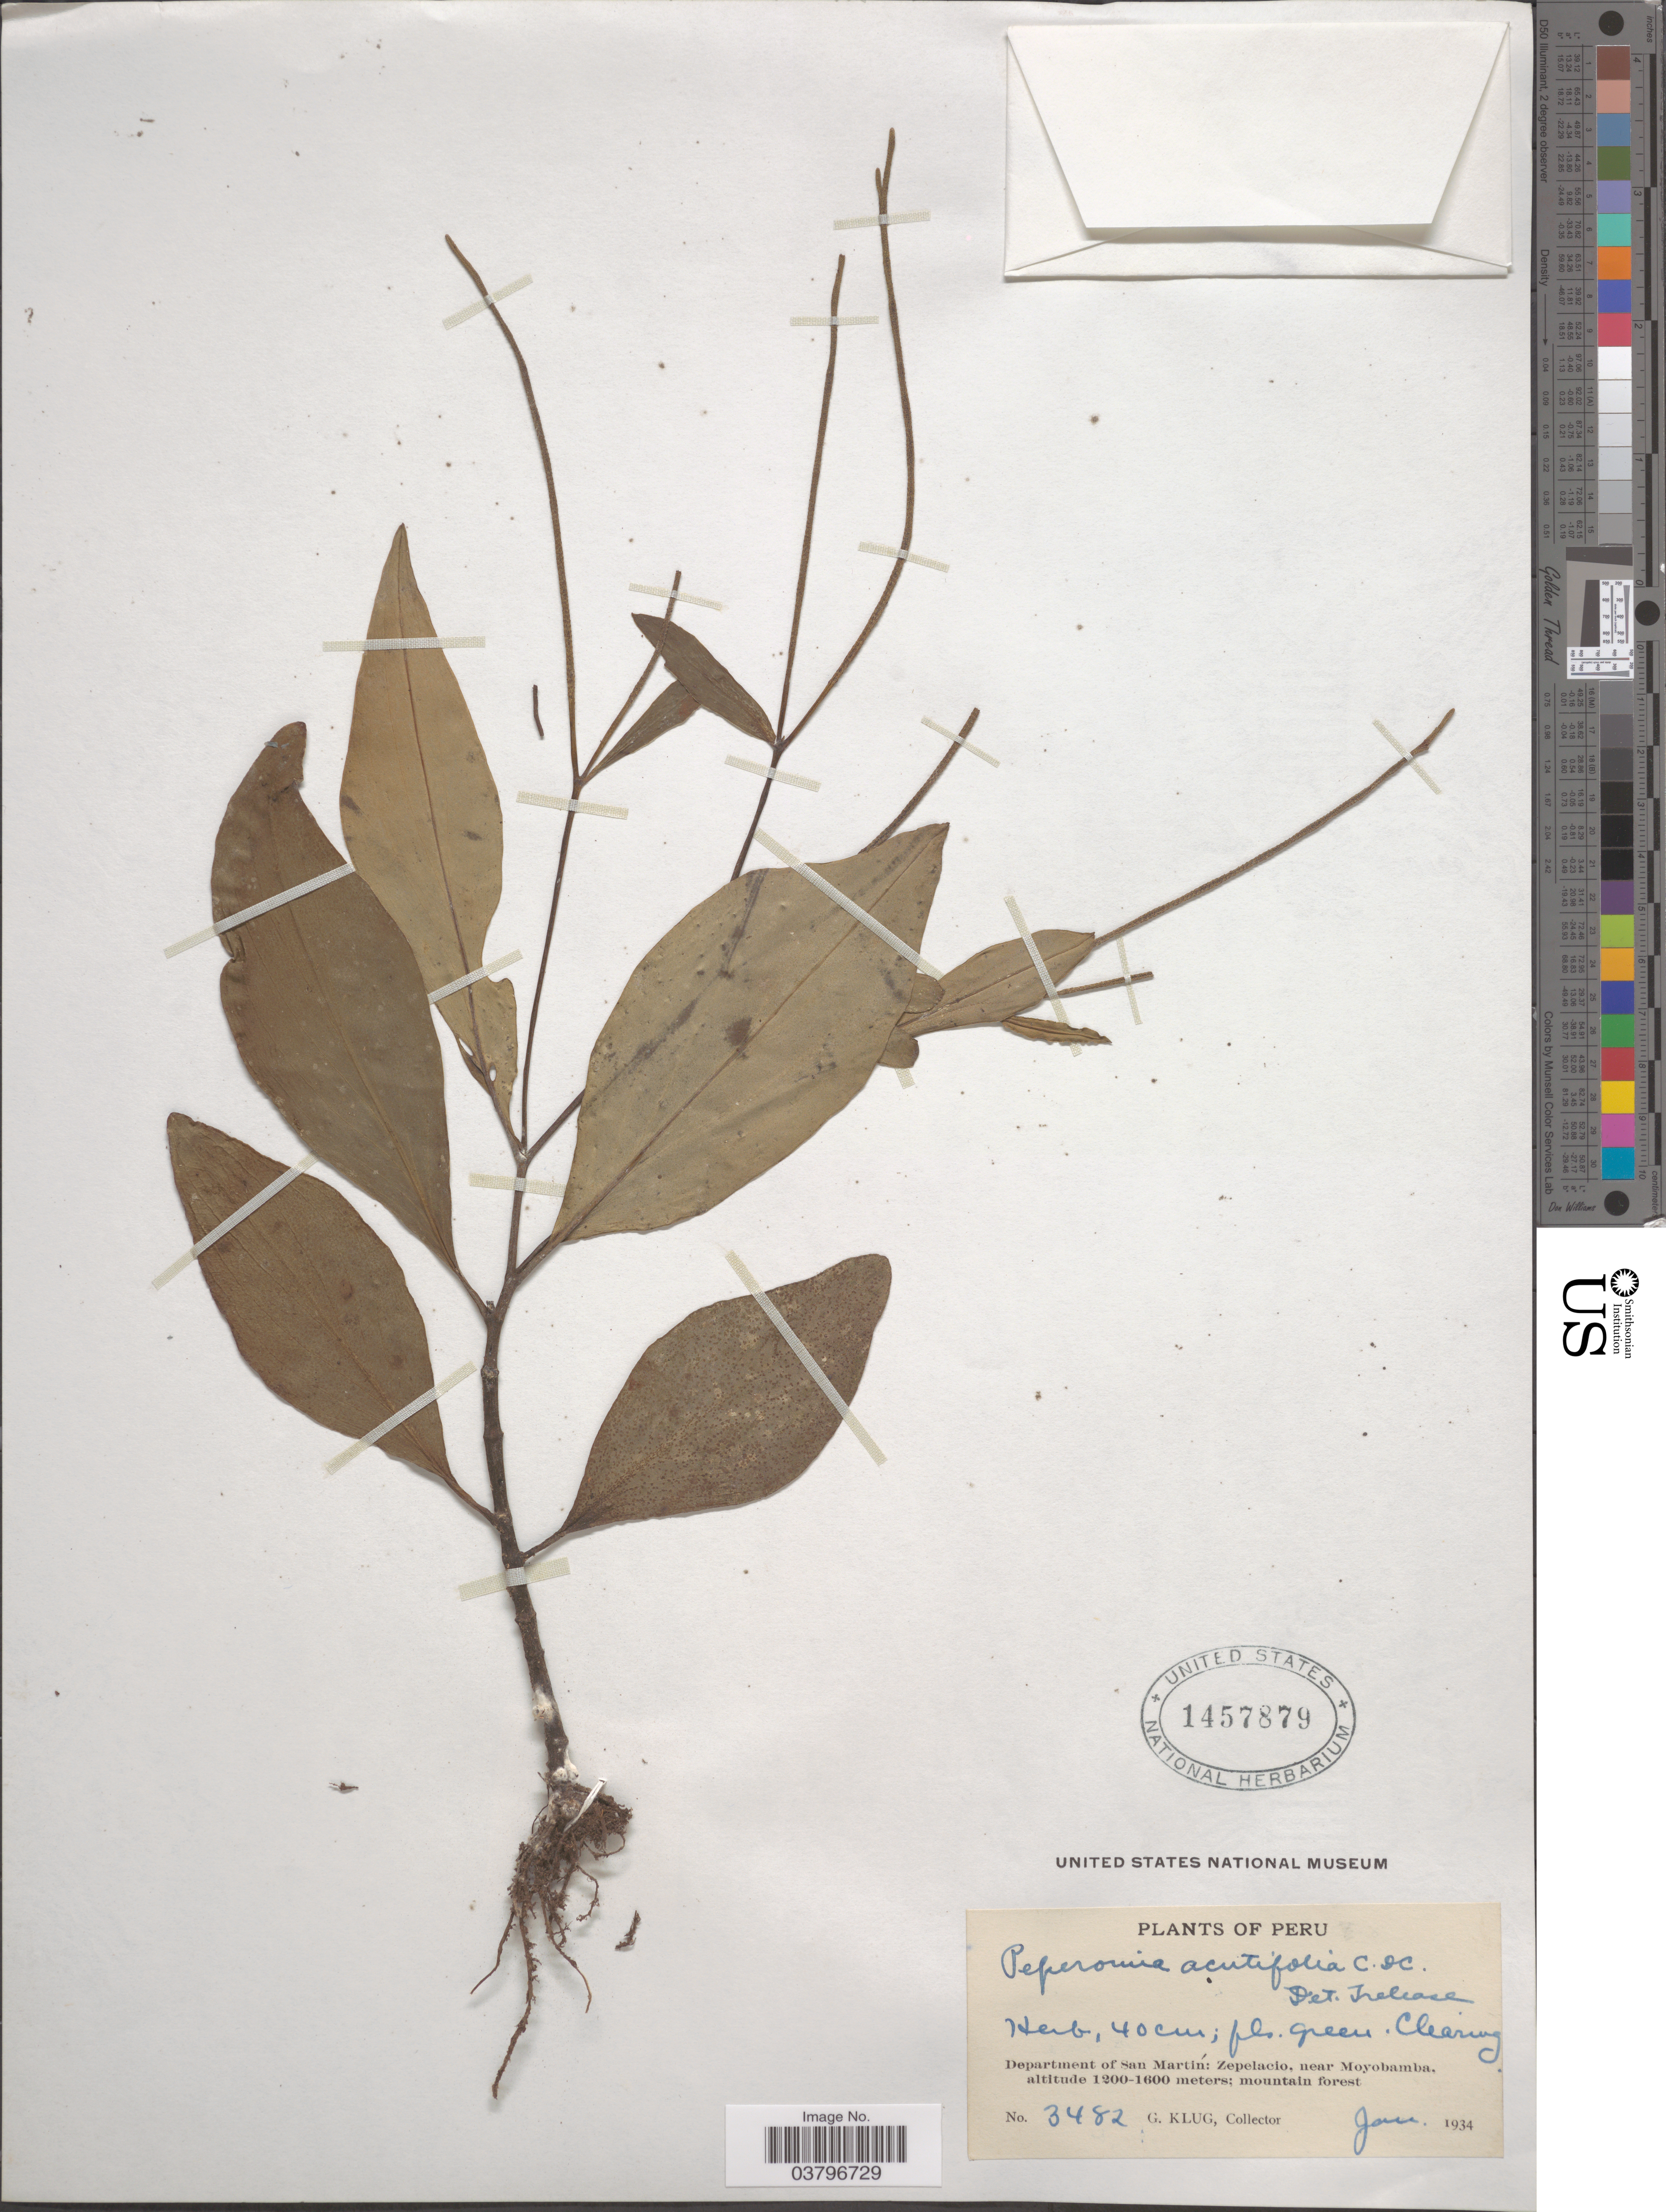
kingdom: Plantae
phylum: Tracheophyta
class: Magnoliopsida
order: Piperales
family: Piperaceae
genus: Peperomia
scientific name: Peperomia acutifolia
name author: C. DC.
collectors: G. Klug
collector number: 3482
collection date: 1934-01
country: Peru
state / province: San Martín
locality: Department of San Martín: Zepelacio, near Moyobamba.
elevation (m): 1200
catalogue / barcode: US 1457879